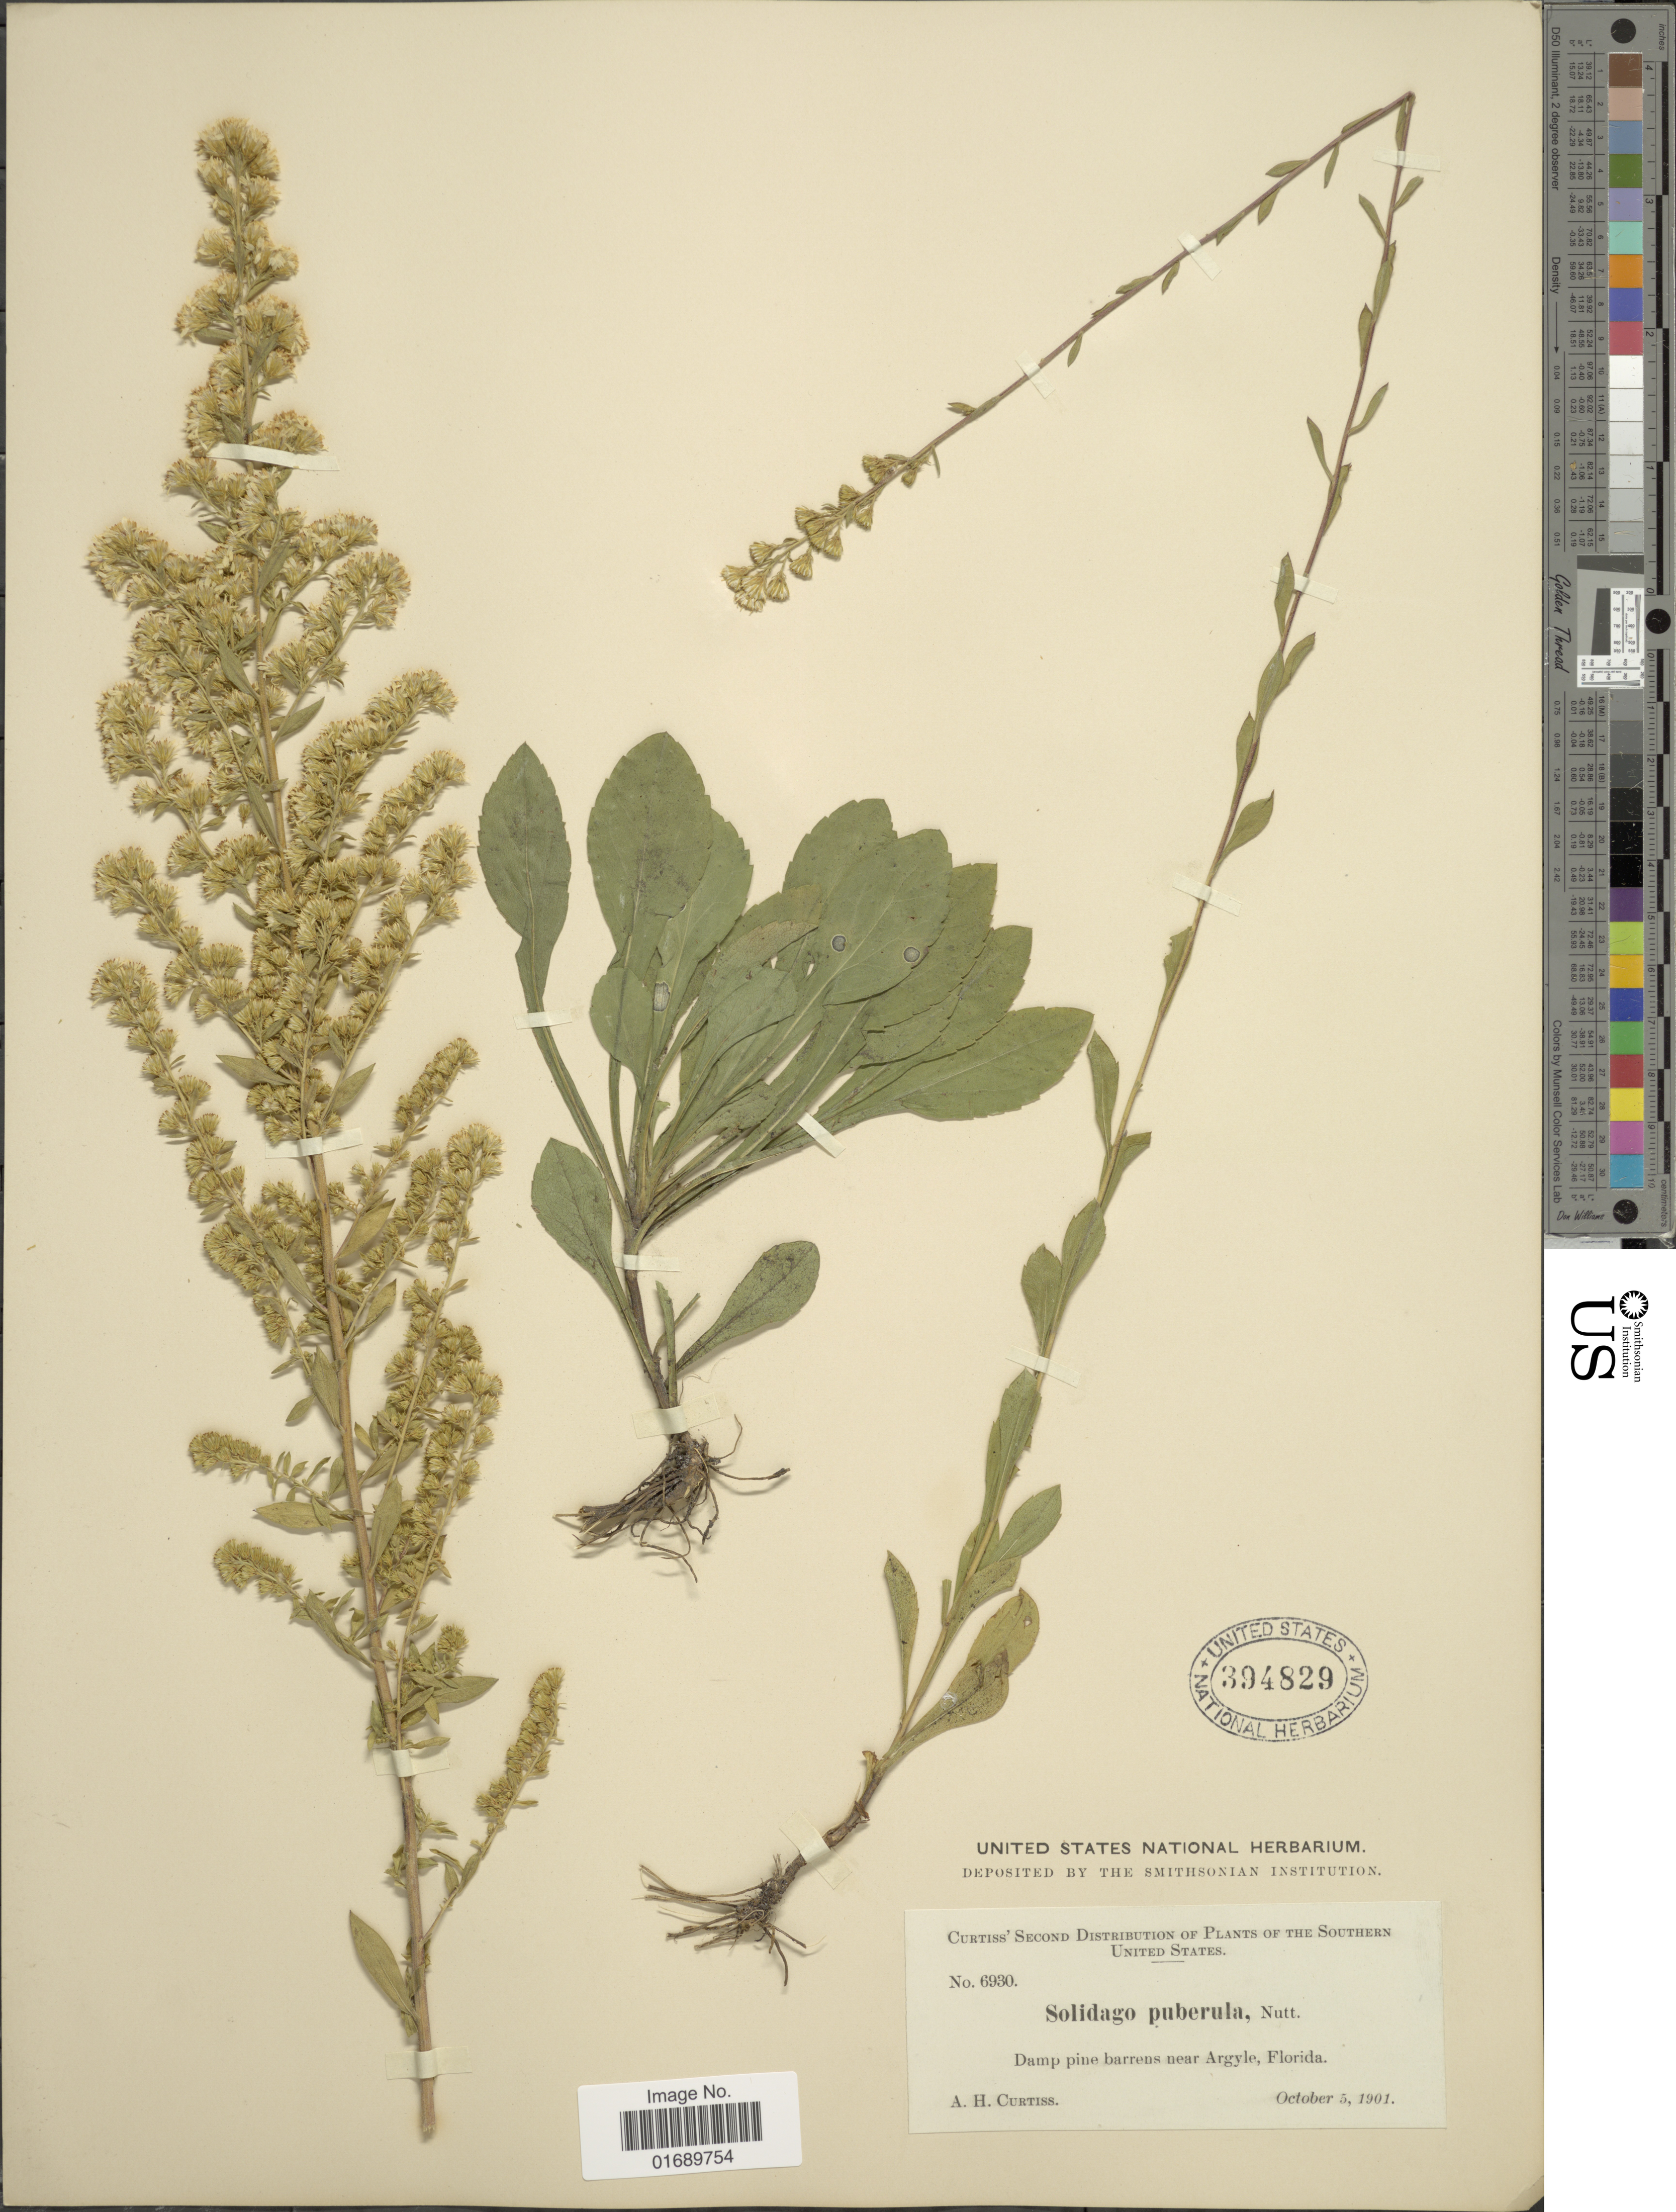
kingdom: Plantae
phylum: Tracheophyta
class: Magnoliopsida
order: Asterales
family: Asteraceae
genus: Solidago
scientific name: Solidago puberula var. pulverulenta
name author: (Nutt.) Chapman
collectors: A. H. Curtiss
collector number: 6930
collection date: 1901-10-05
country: United States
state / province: Florida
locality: Southern United States, Damp pine barrens near Argyle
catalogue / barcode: US 394829